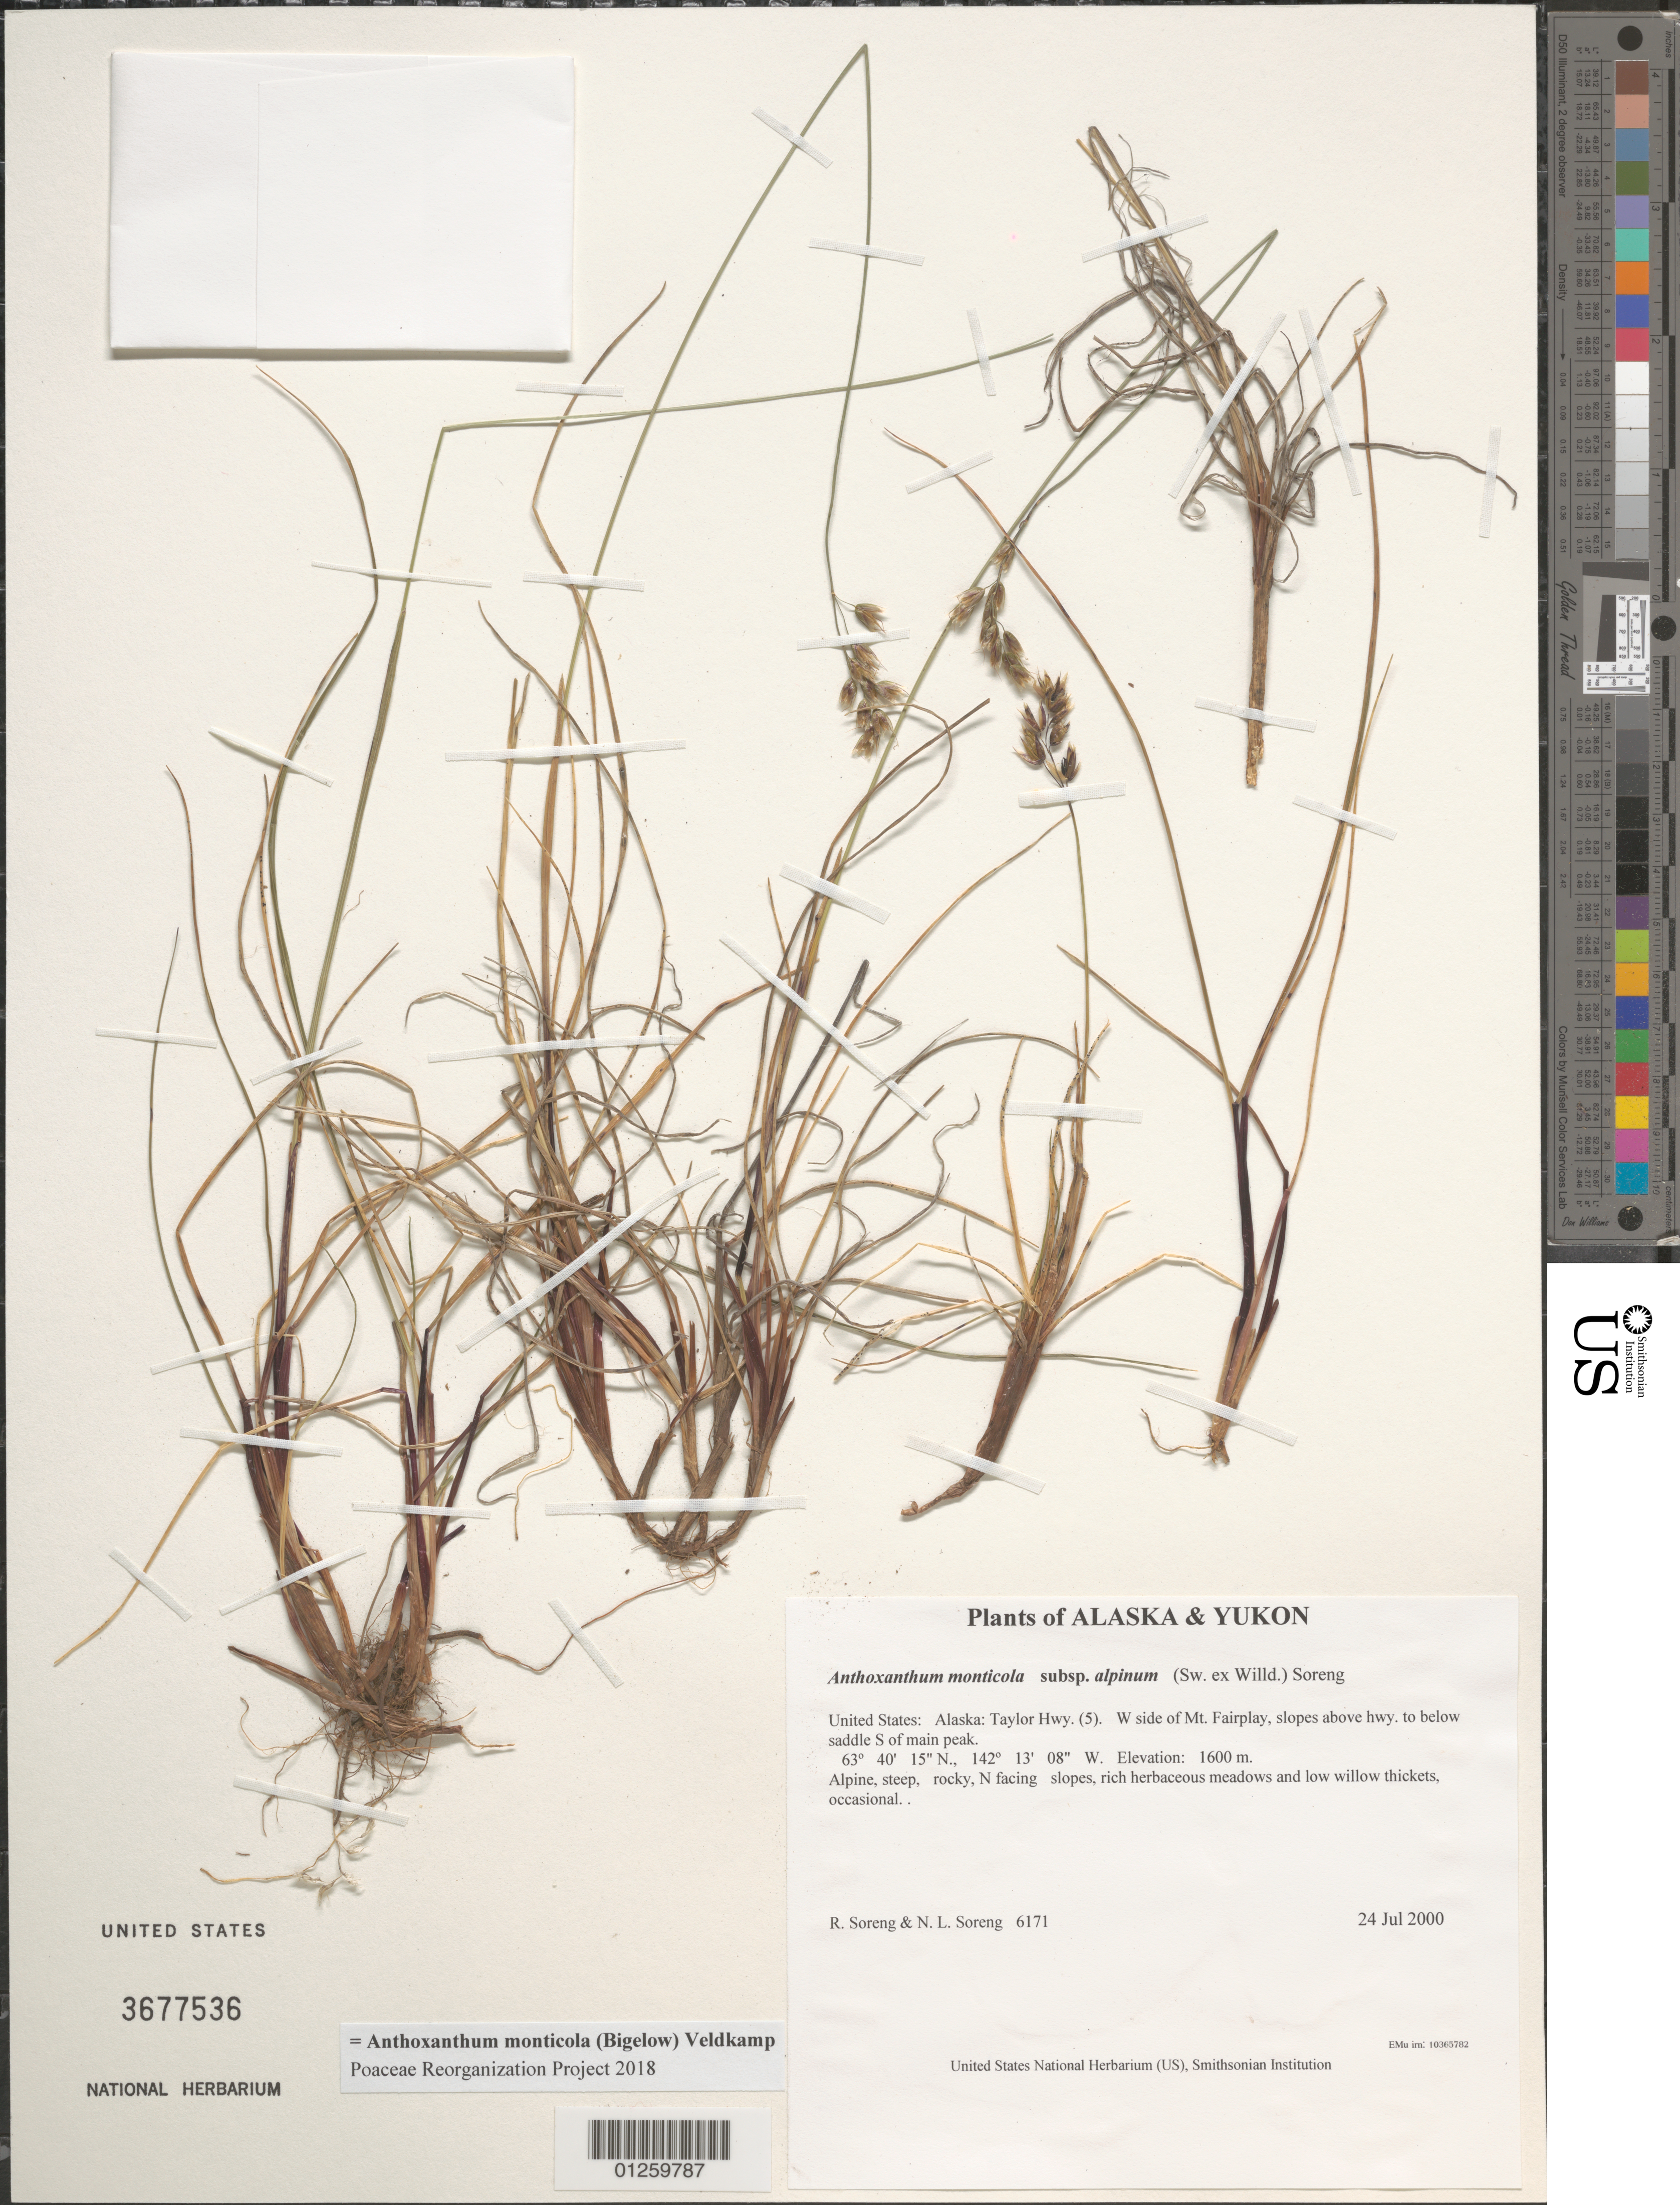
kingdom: Plantae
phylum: Tracheophyta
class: Liliopsida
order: Poales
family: Poaceae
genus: Anthoxanthum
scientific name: Anthoxanthum monticola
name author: (Bigelow) Veldkamp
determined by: Poaceae Reorganization Project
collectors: R. J. Soreng & N. L. Soreng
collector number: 6171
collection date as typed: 24 Jul 2000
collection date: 2000-07-24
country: United States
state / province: Alaska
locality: Taylor Hwy. (5). W side of Mt. Fairplay, slopes above hwy. to below saddle S of main peak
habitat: Alpine, steep, rocky, N facing slopes, rich herbaceous meadows and low willow thickets, occasional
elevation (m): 1600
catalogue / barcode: US 3677536